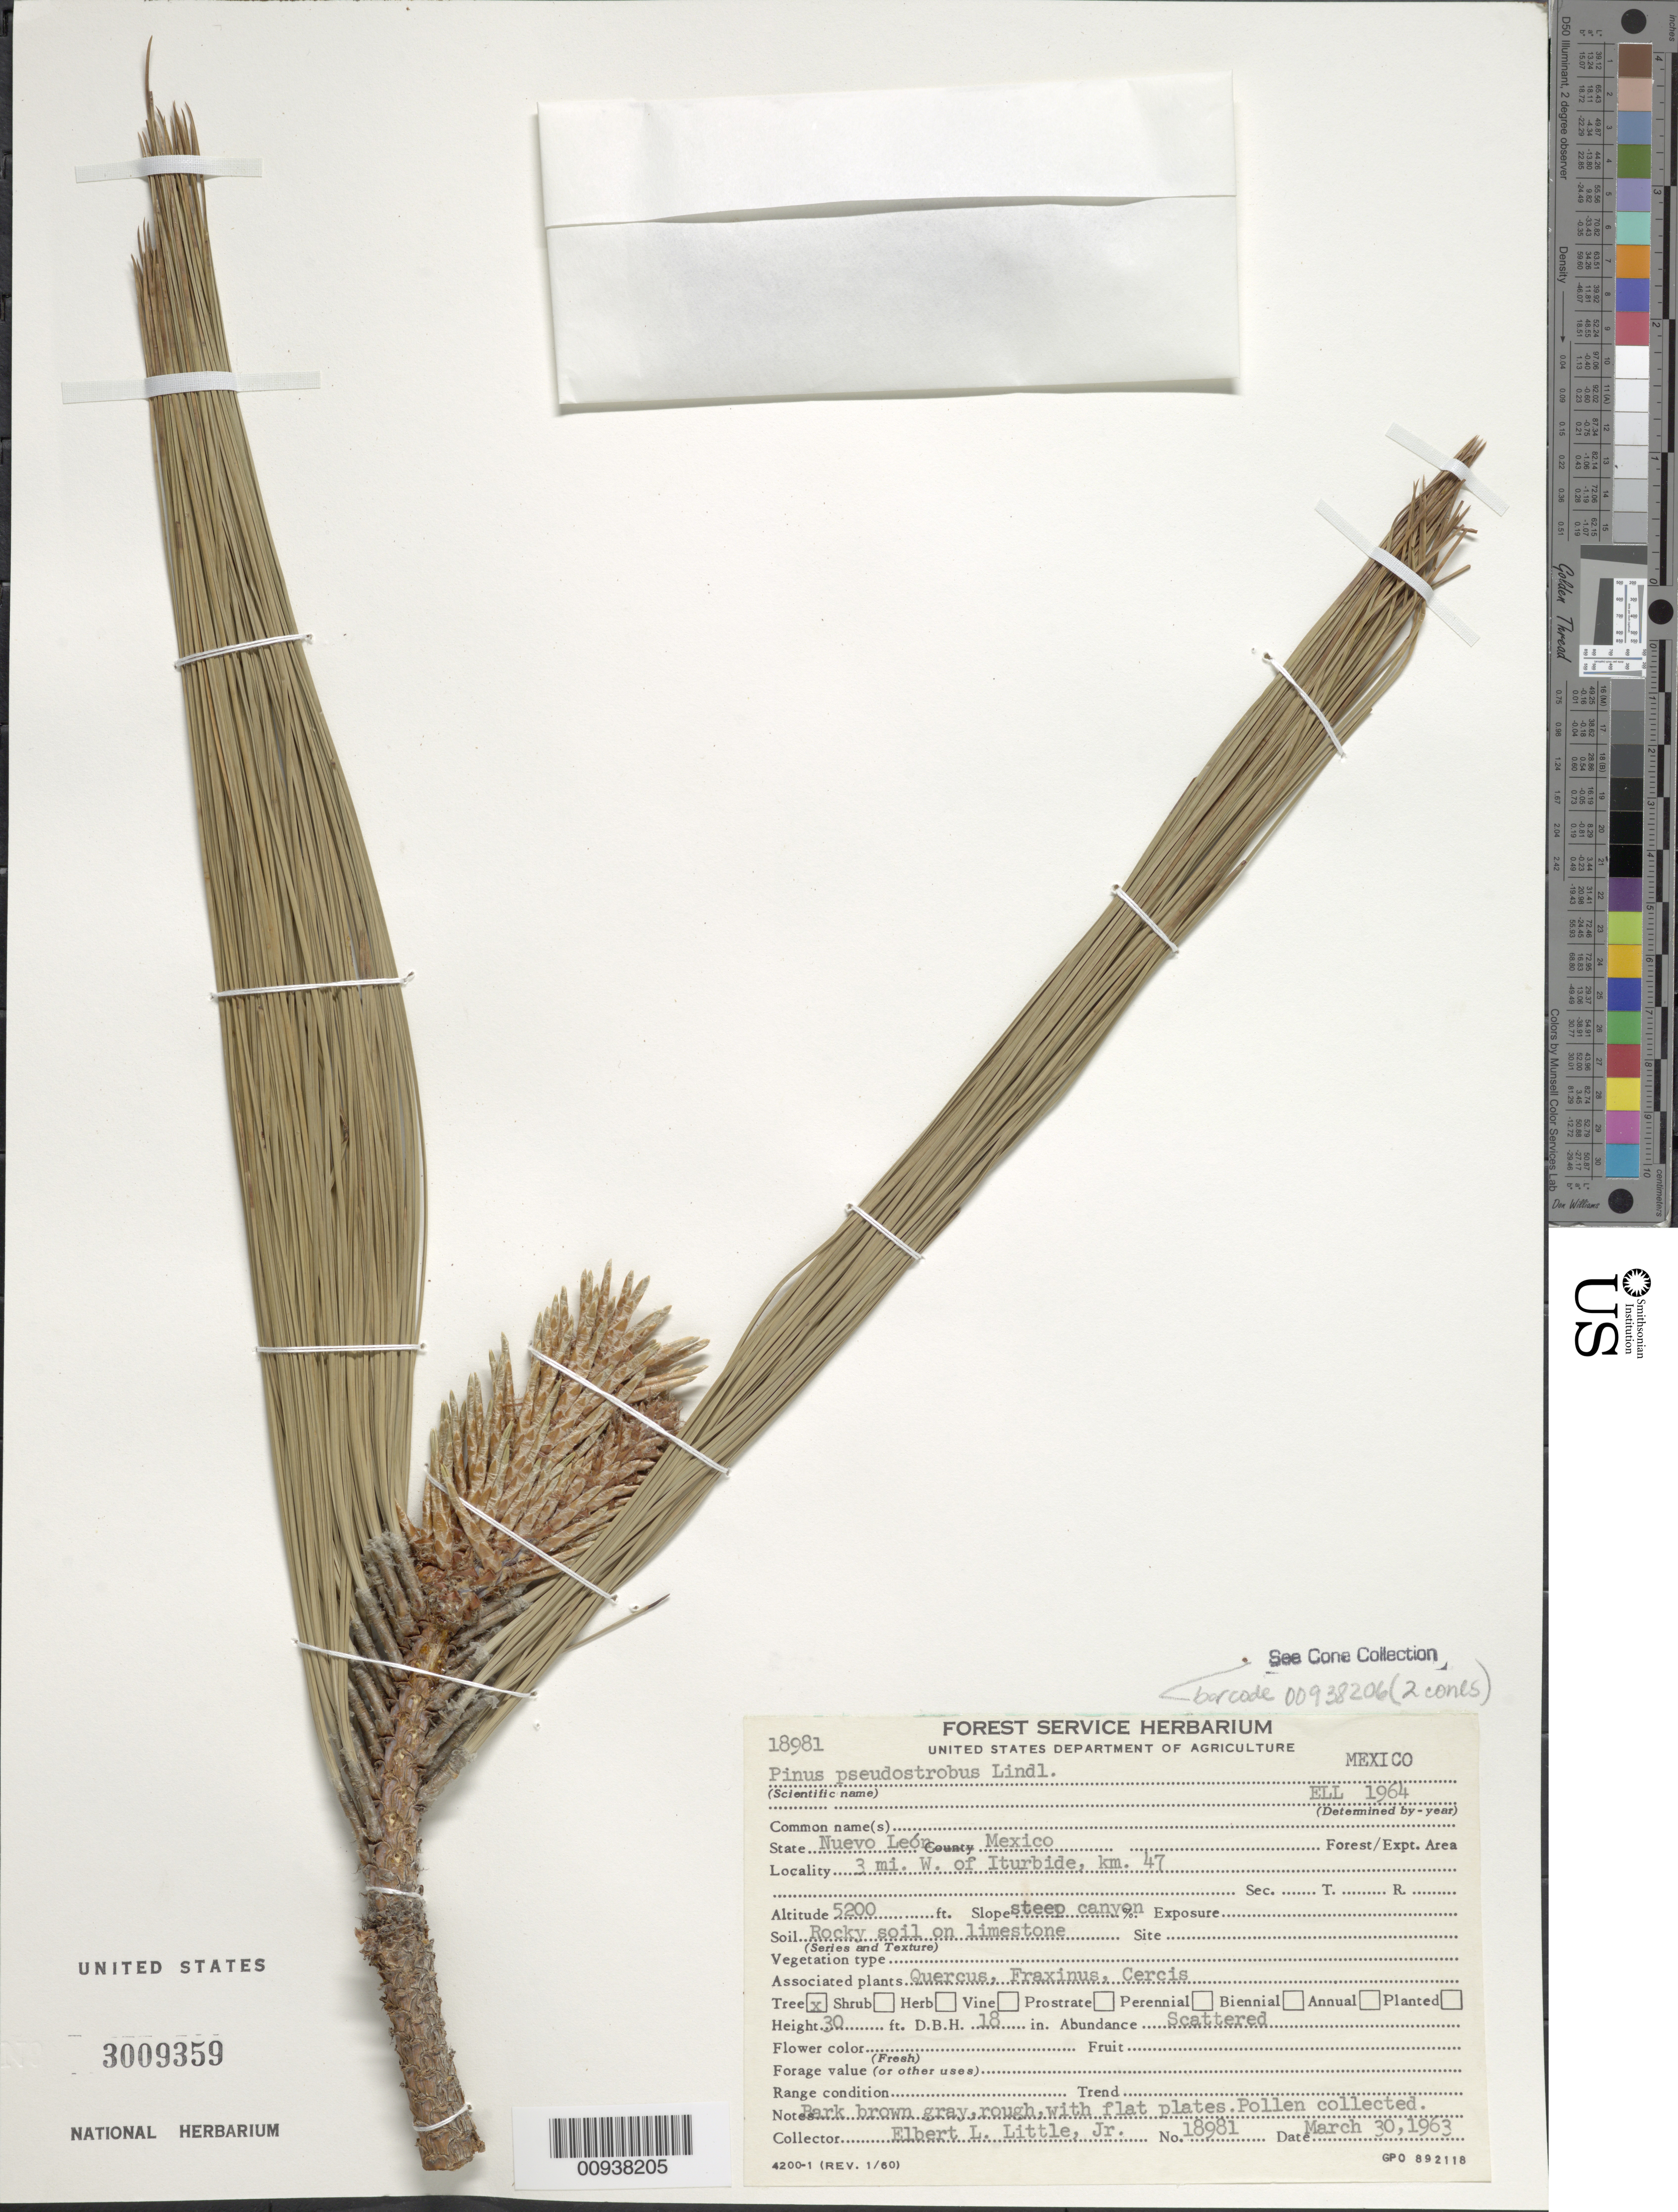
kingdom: Plantae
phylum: Tracheophyta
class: Pinopsida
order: Pinales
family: Pinaceae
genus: Pinus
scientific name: Pinus pseudostrobus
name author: Lindl.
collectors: E. L. Little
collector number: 18981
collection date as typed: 30 Mar 1963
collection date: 1963-03-30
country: Mexico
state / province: Nuevo León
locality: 3 mi. W of Iturbide, km. 47.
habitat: Rocky soil on limestone. Associated plants Quercus, Fraxinus, Cercis. Slope Steep Canyon.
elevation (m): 1585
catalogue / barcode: US 3009359